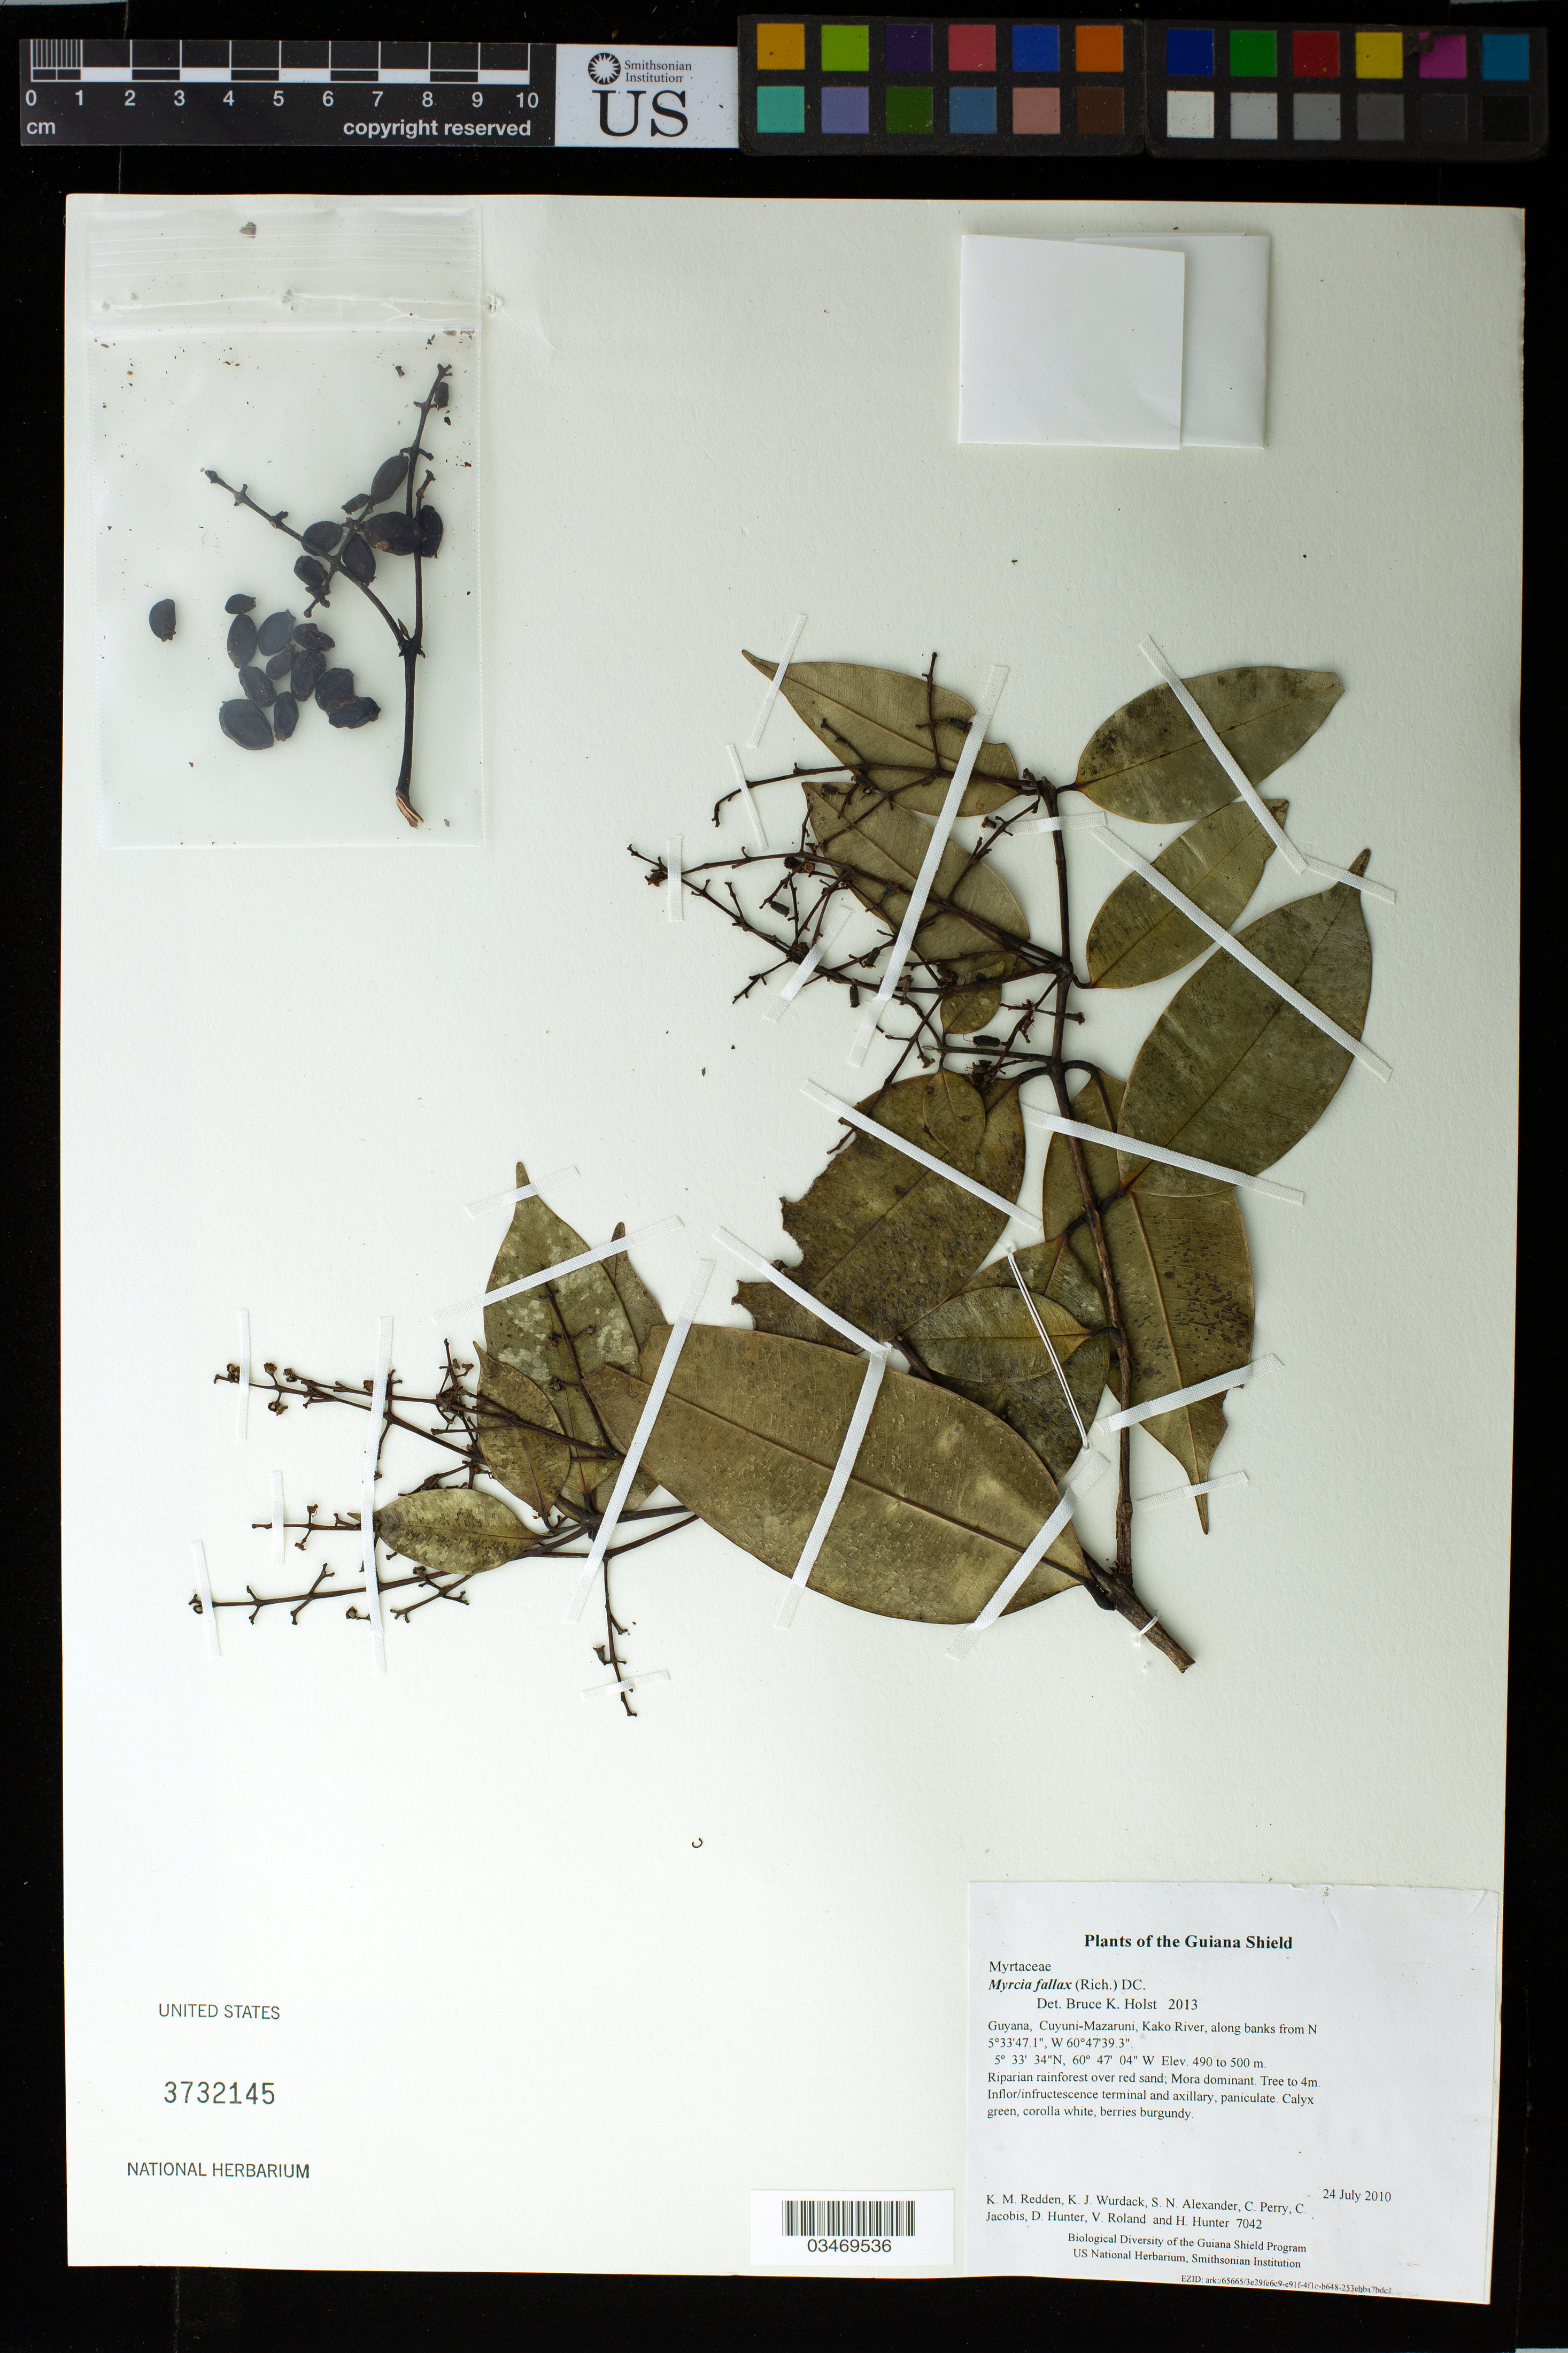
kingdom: Plantae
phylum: Tracheophyta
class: Magnoliopsida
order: Myrtales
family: Myrtaceae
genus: Myrcia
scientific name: Myrcia fallax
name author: (Rich.) DC.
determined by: Holst, Bruce K.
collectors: K. M. Redden, K. Wurdack, S. N. Alexander, C. Perry, C. Jacobis, D. Hunter, V. Roland & H. Hunter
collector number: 7042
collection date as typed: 24 July 2010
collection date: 2010-07-24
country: Guyana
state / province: Cuyuni-Mazaruni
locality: Kako River, along banks from N 5°33'47.1", W 60°47'39.3"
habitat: Riparian rainforest over red sand; Mora dominant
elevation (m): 490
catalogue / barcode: US 3732145